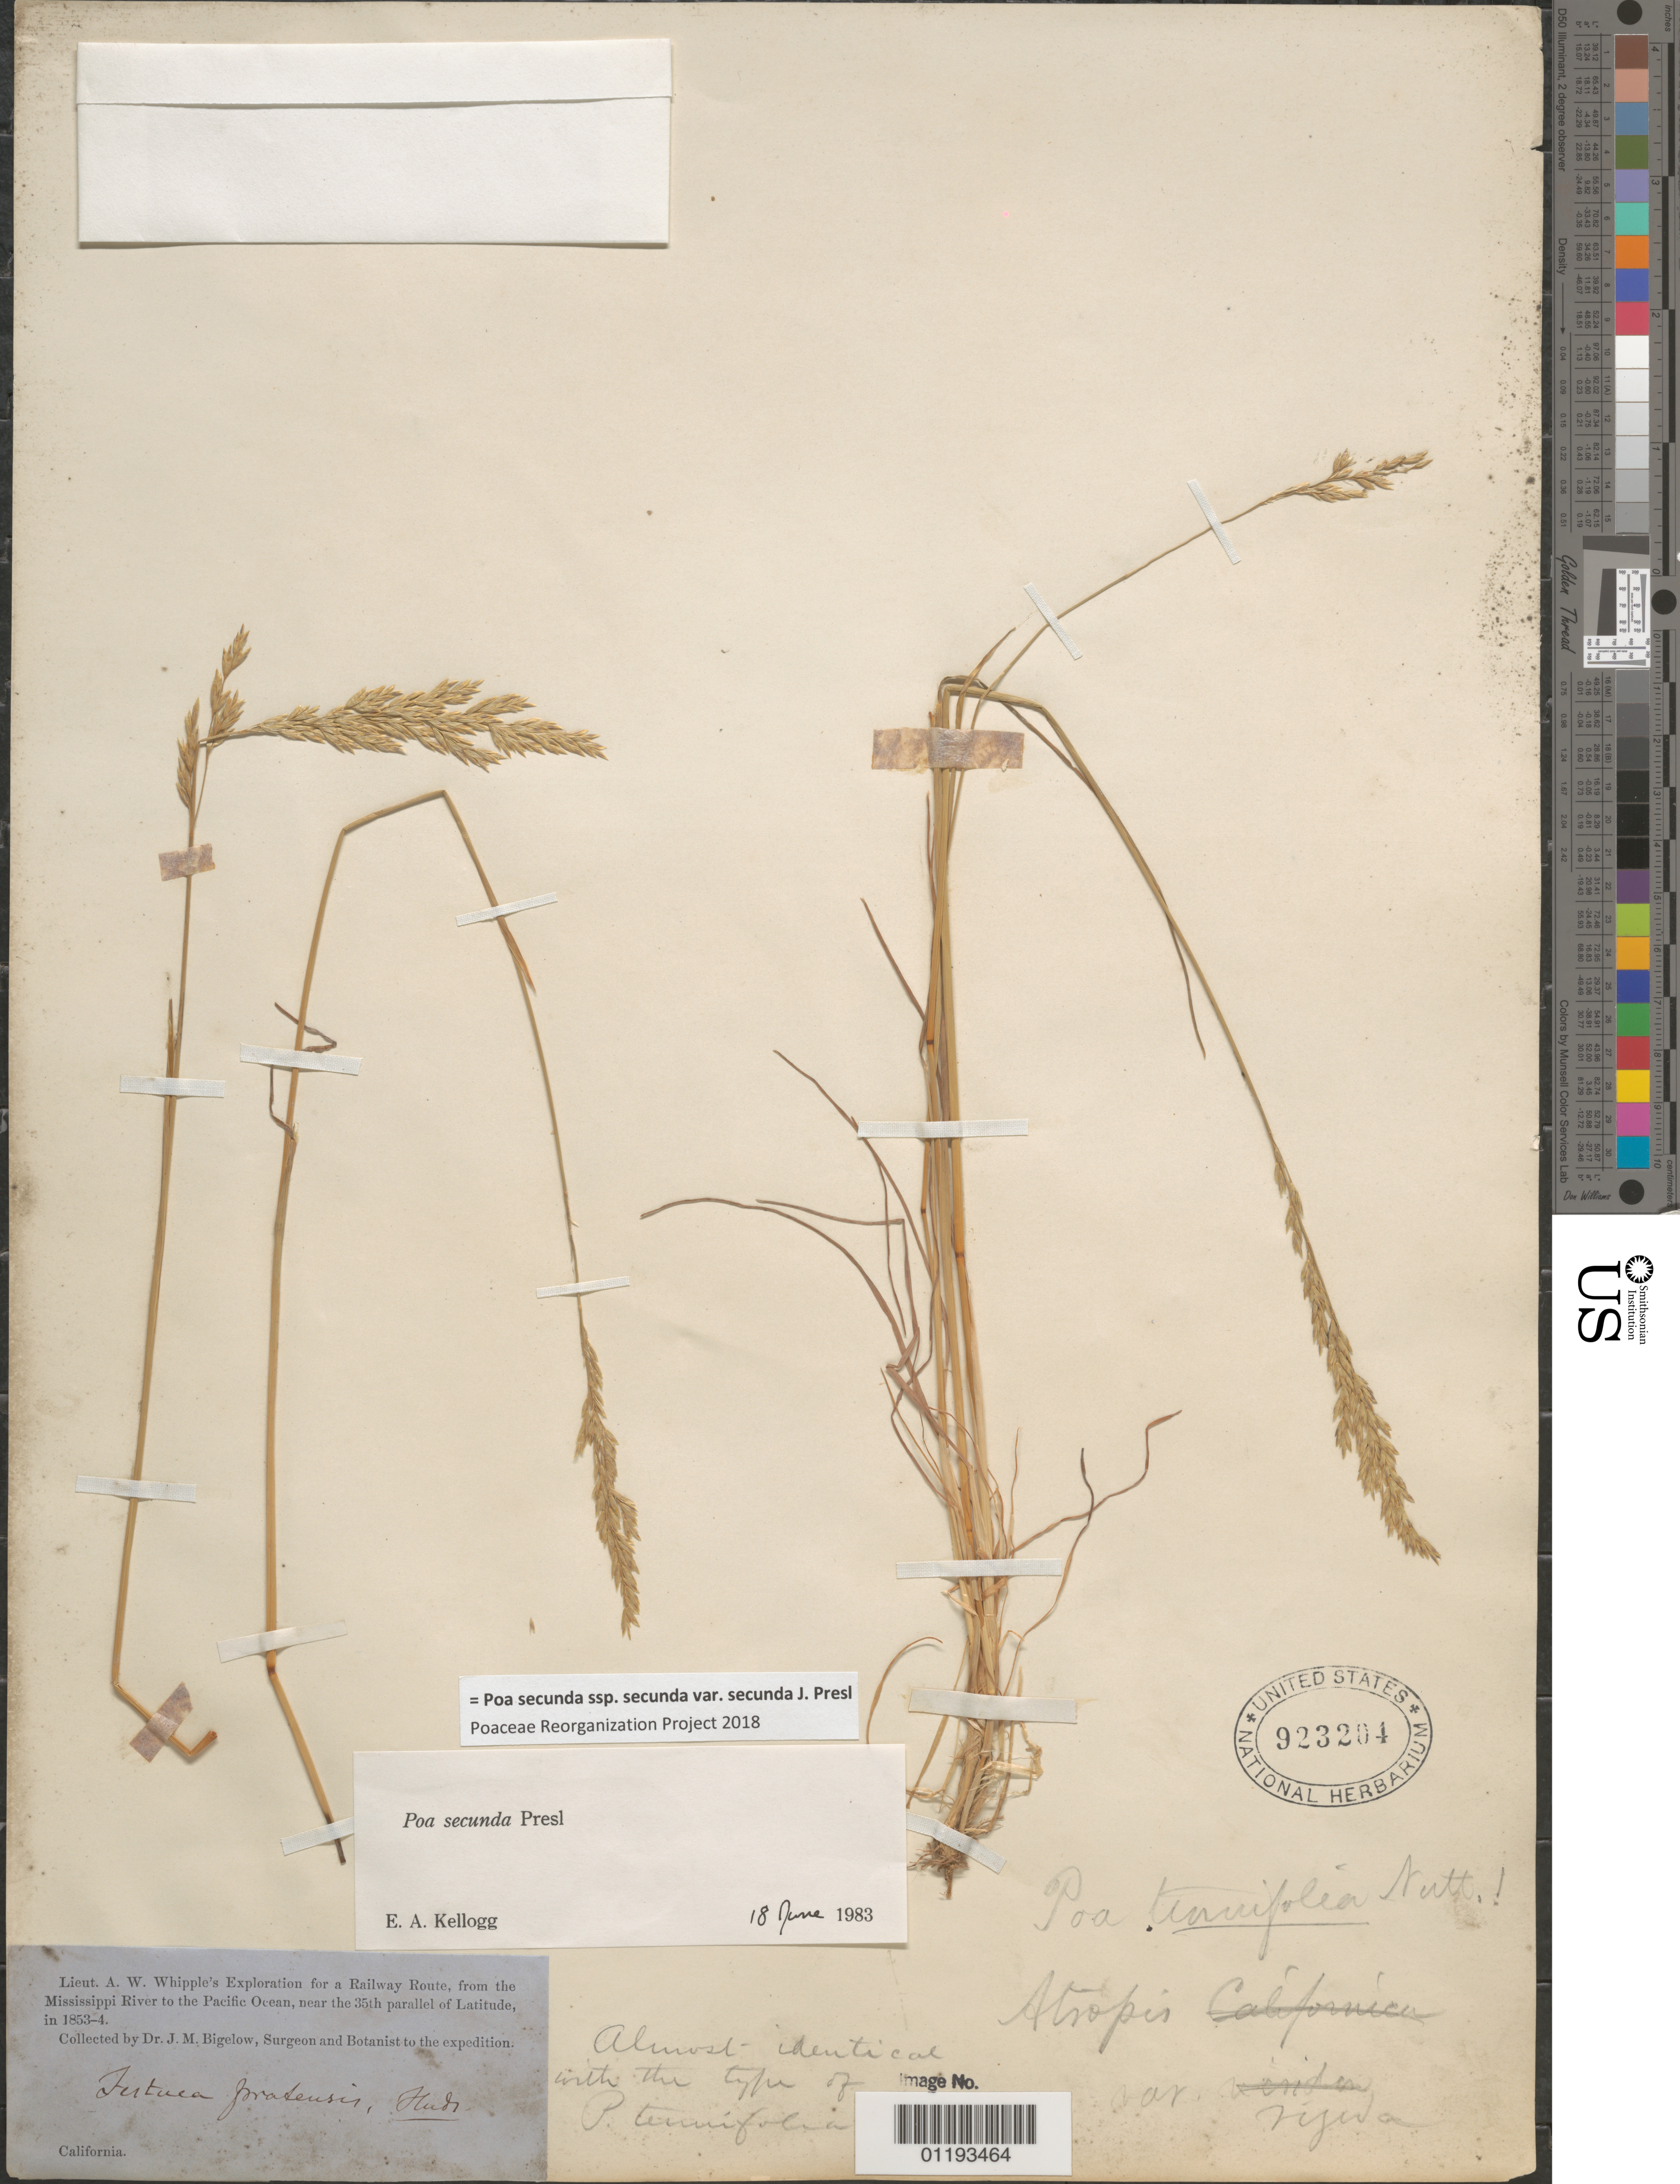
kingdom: Plantae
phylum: Tracheophyta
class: Liliopsida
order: Poales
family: Poaceae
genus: Poa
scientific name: Poa secunda subsp. secunda var. secunda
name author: J. Presl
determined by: Poaceae Reorganization Project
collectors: J. M. Bigelow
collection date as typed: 1853 to -- --- 1854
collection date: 1853/1854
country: United States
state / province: California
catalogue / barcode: US 923204